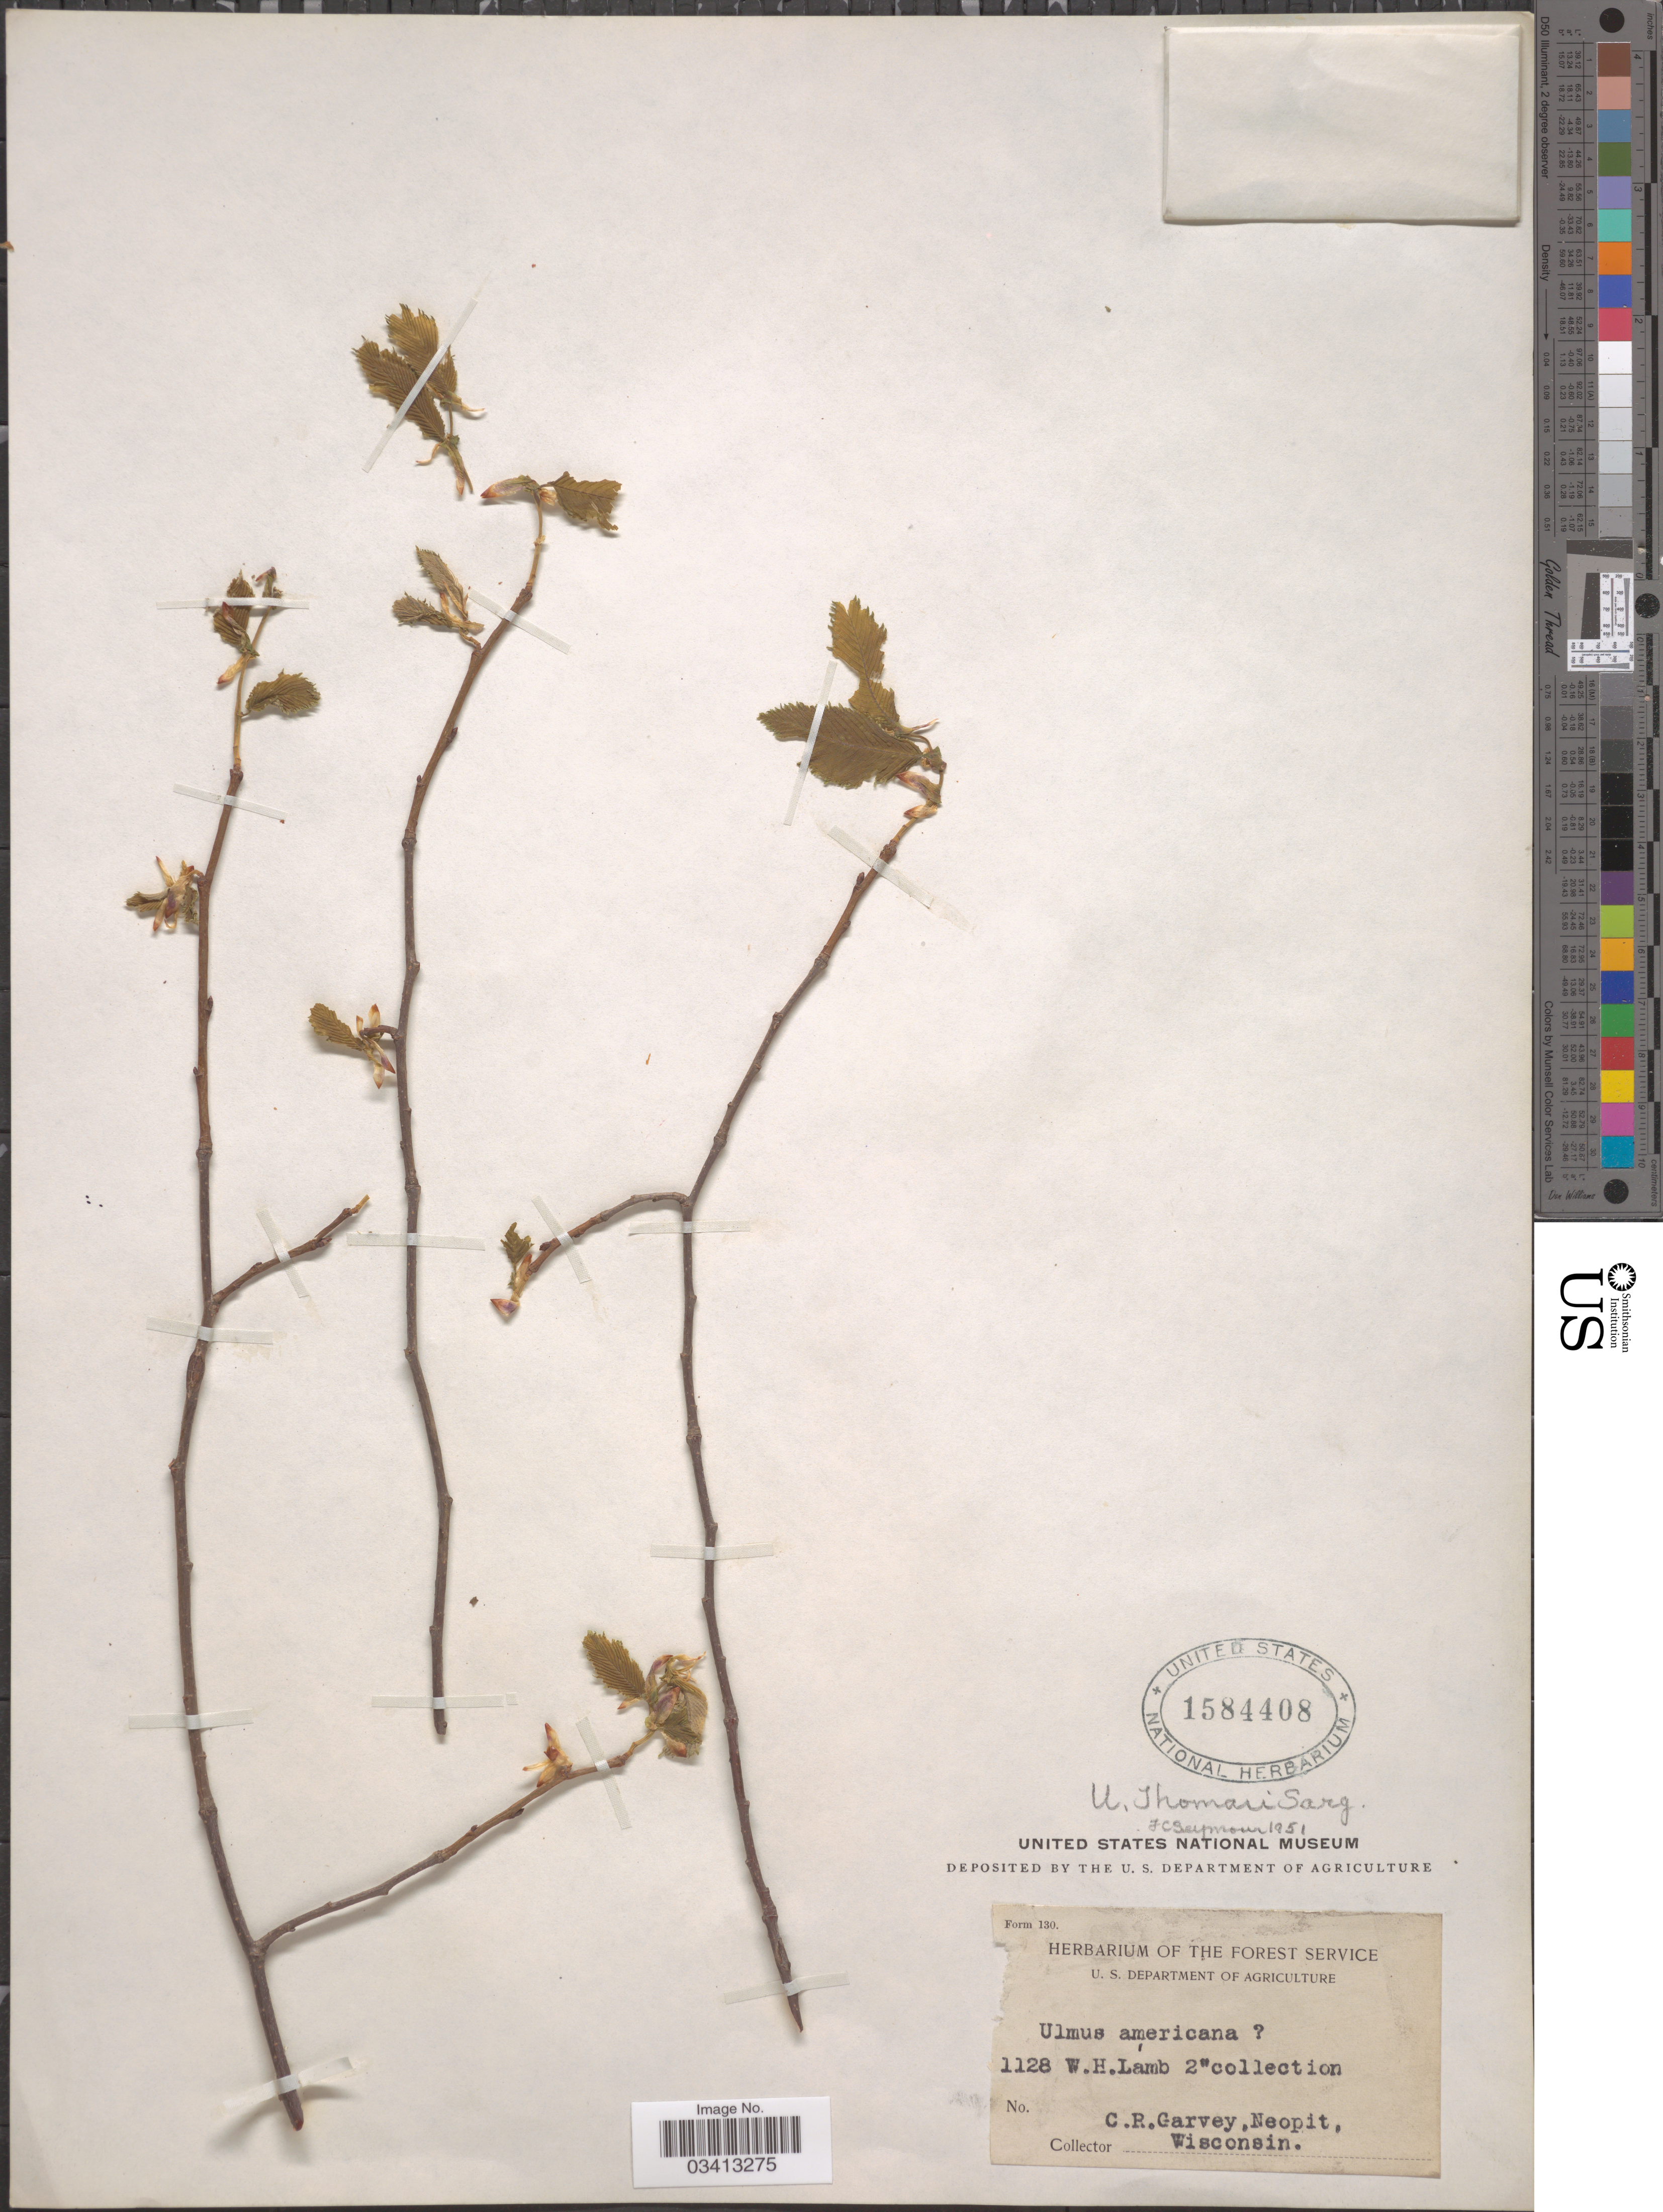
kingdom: Plantae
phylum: Tracheophyta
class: Magnoliopsida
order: Rosales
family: Ulmaceae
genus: Ulmus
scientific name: Ulmus thomasii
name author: Sarg.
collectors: C. Garvey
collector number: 1128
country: United States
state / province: Wisconsin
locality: Neopit.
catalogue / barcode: US 1584408